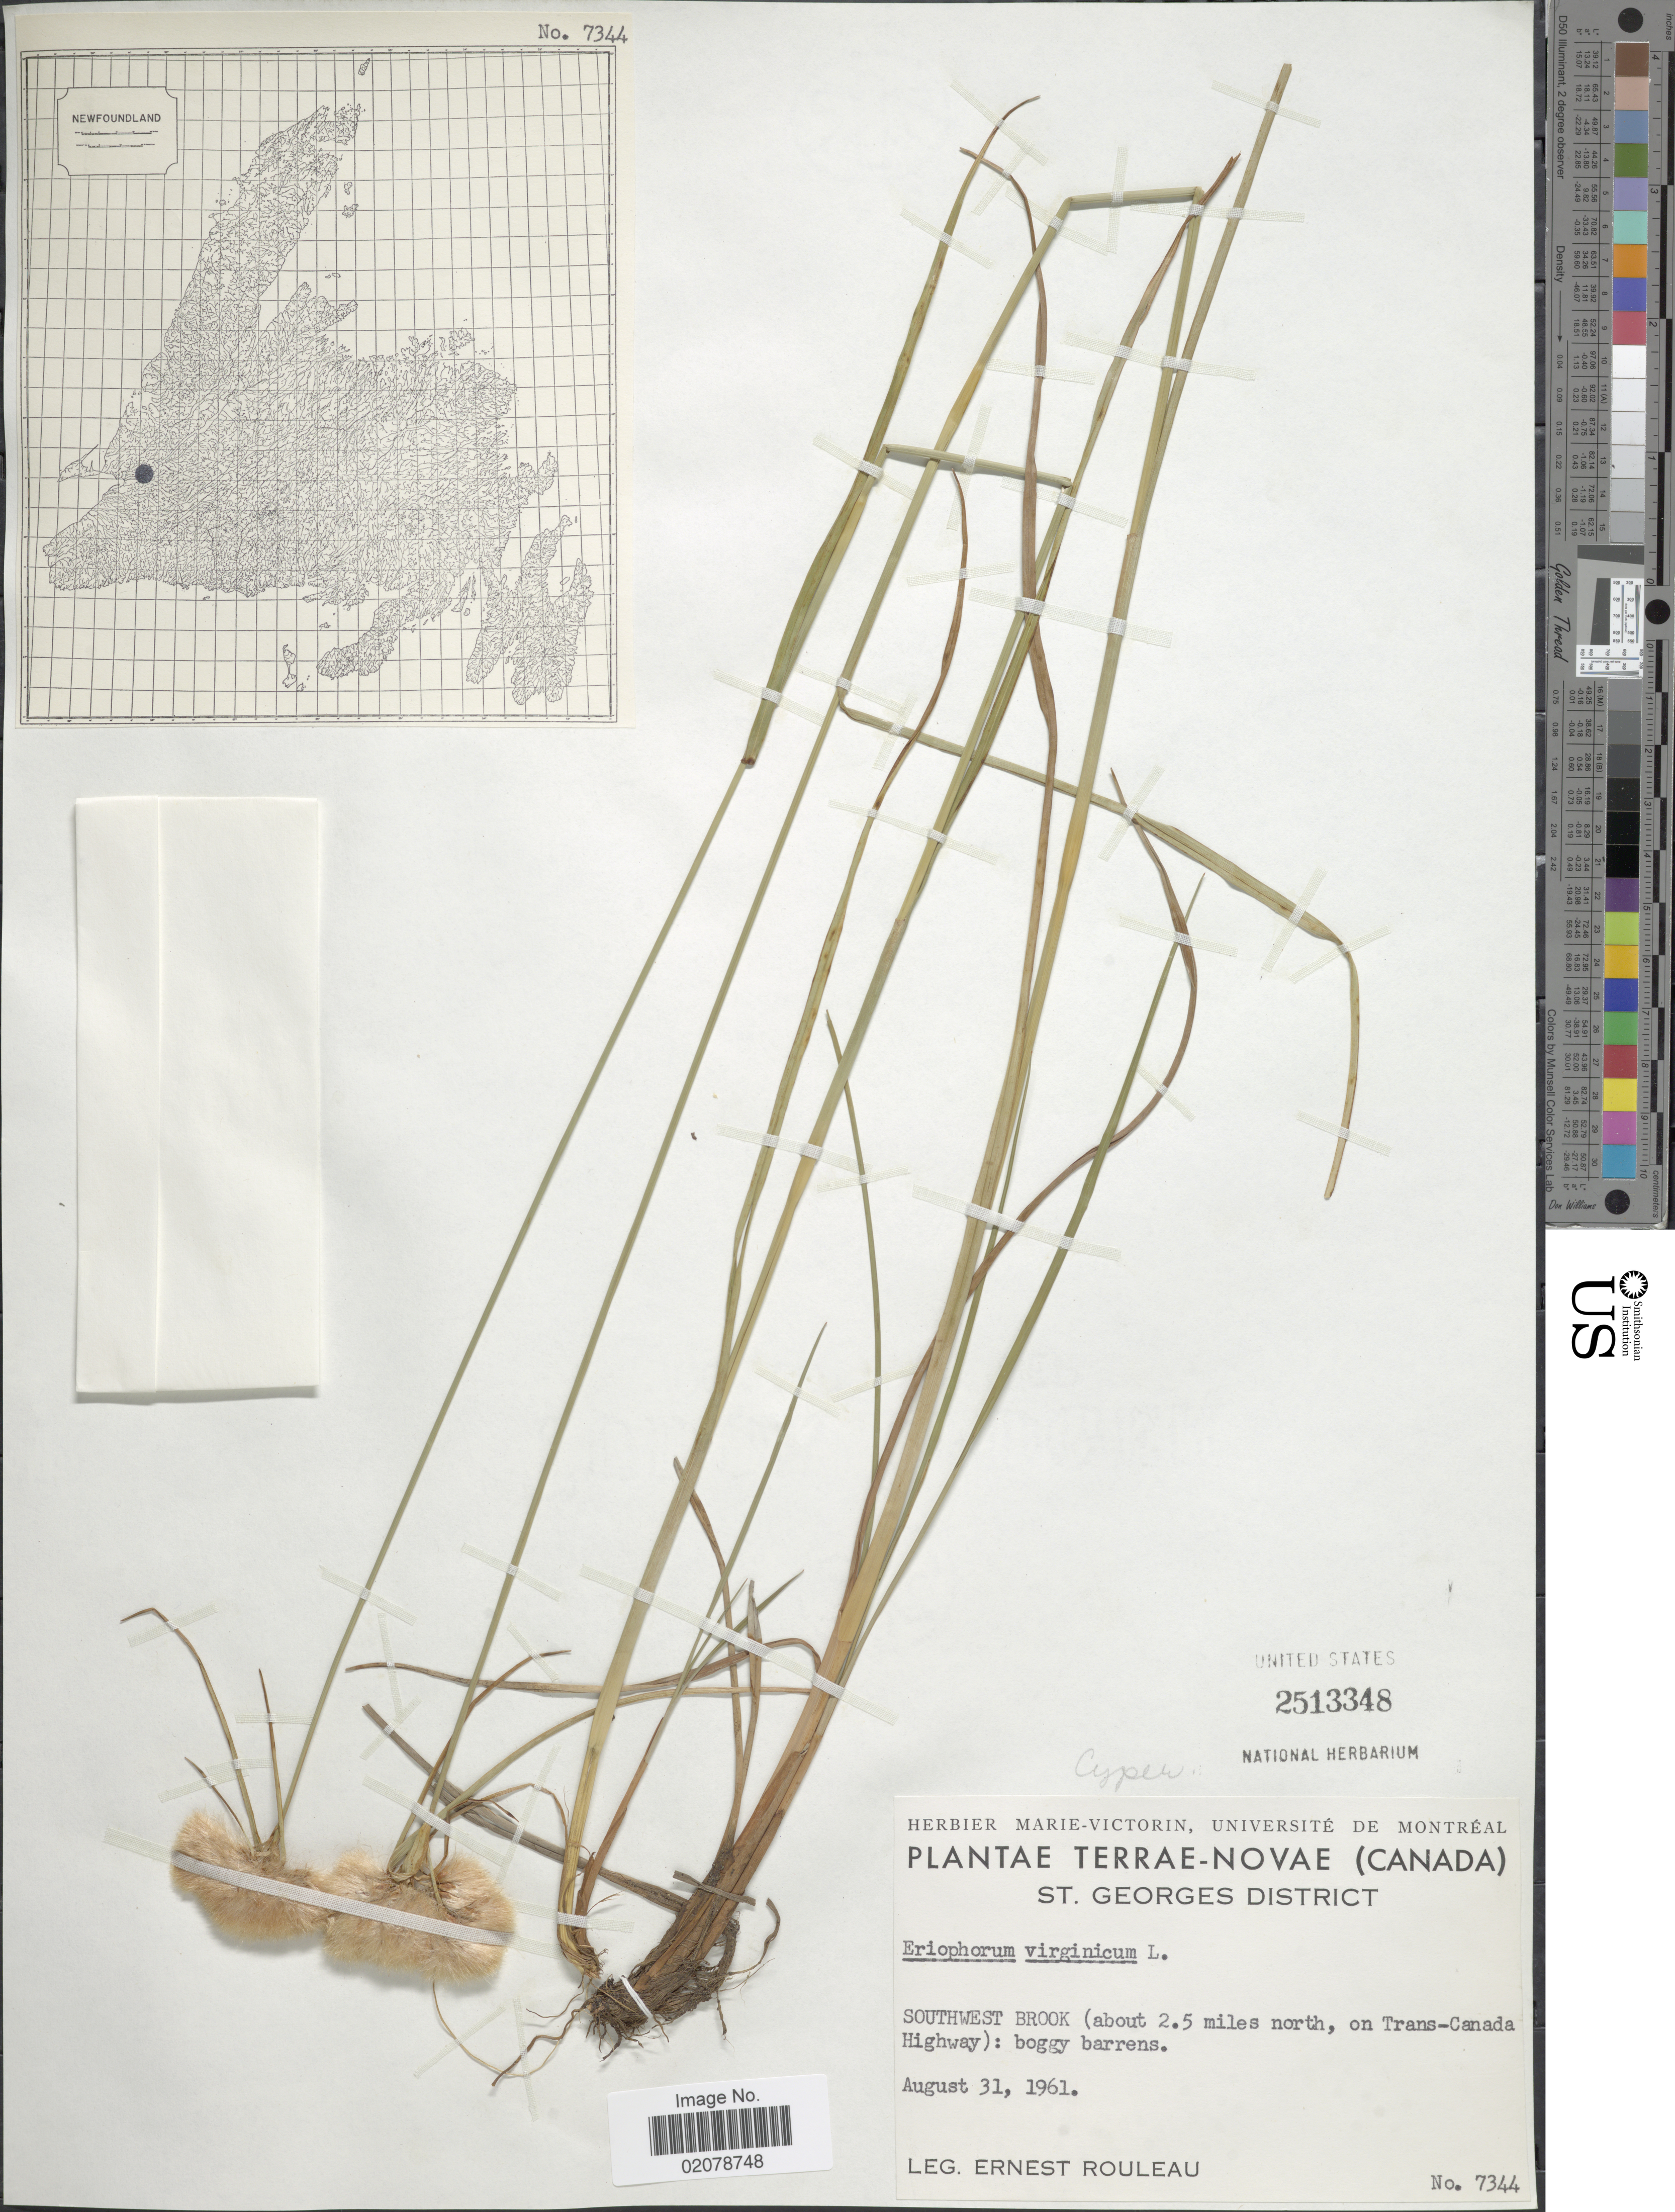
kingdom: Plantae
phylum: Tracheophyta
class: Liliopsida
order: Poales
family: Cyperaceae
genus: Eriophorum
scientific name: Eriophorum virginicum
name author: L.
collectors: E. Rouleau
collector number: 7344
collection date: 1961-08-31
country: Canada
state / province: Newfoundland and Labrador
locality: Terrae-Novae. St. Georges District. Southwest Brook (about 2.5 miles north, on Trans-Canada Highway)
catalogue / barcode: US 2513348